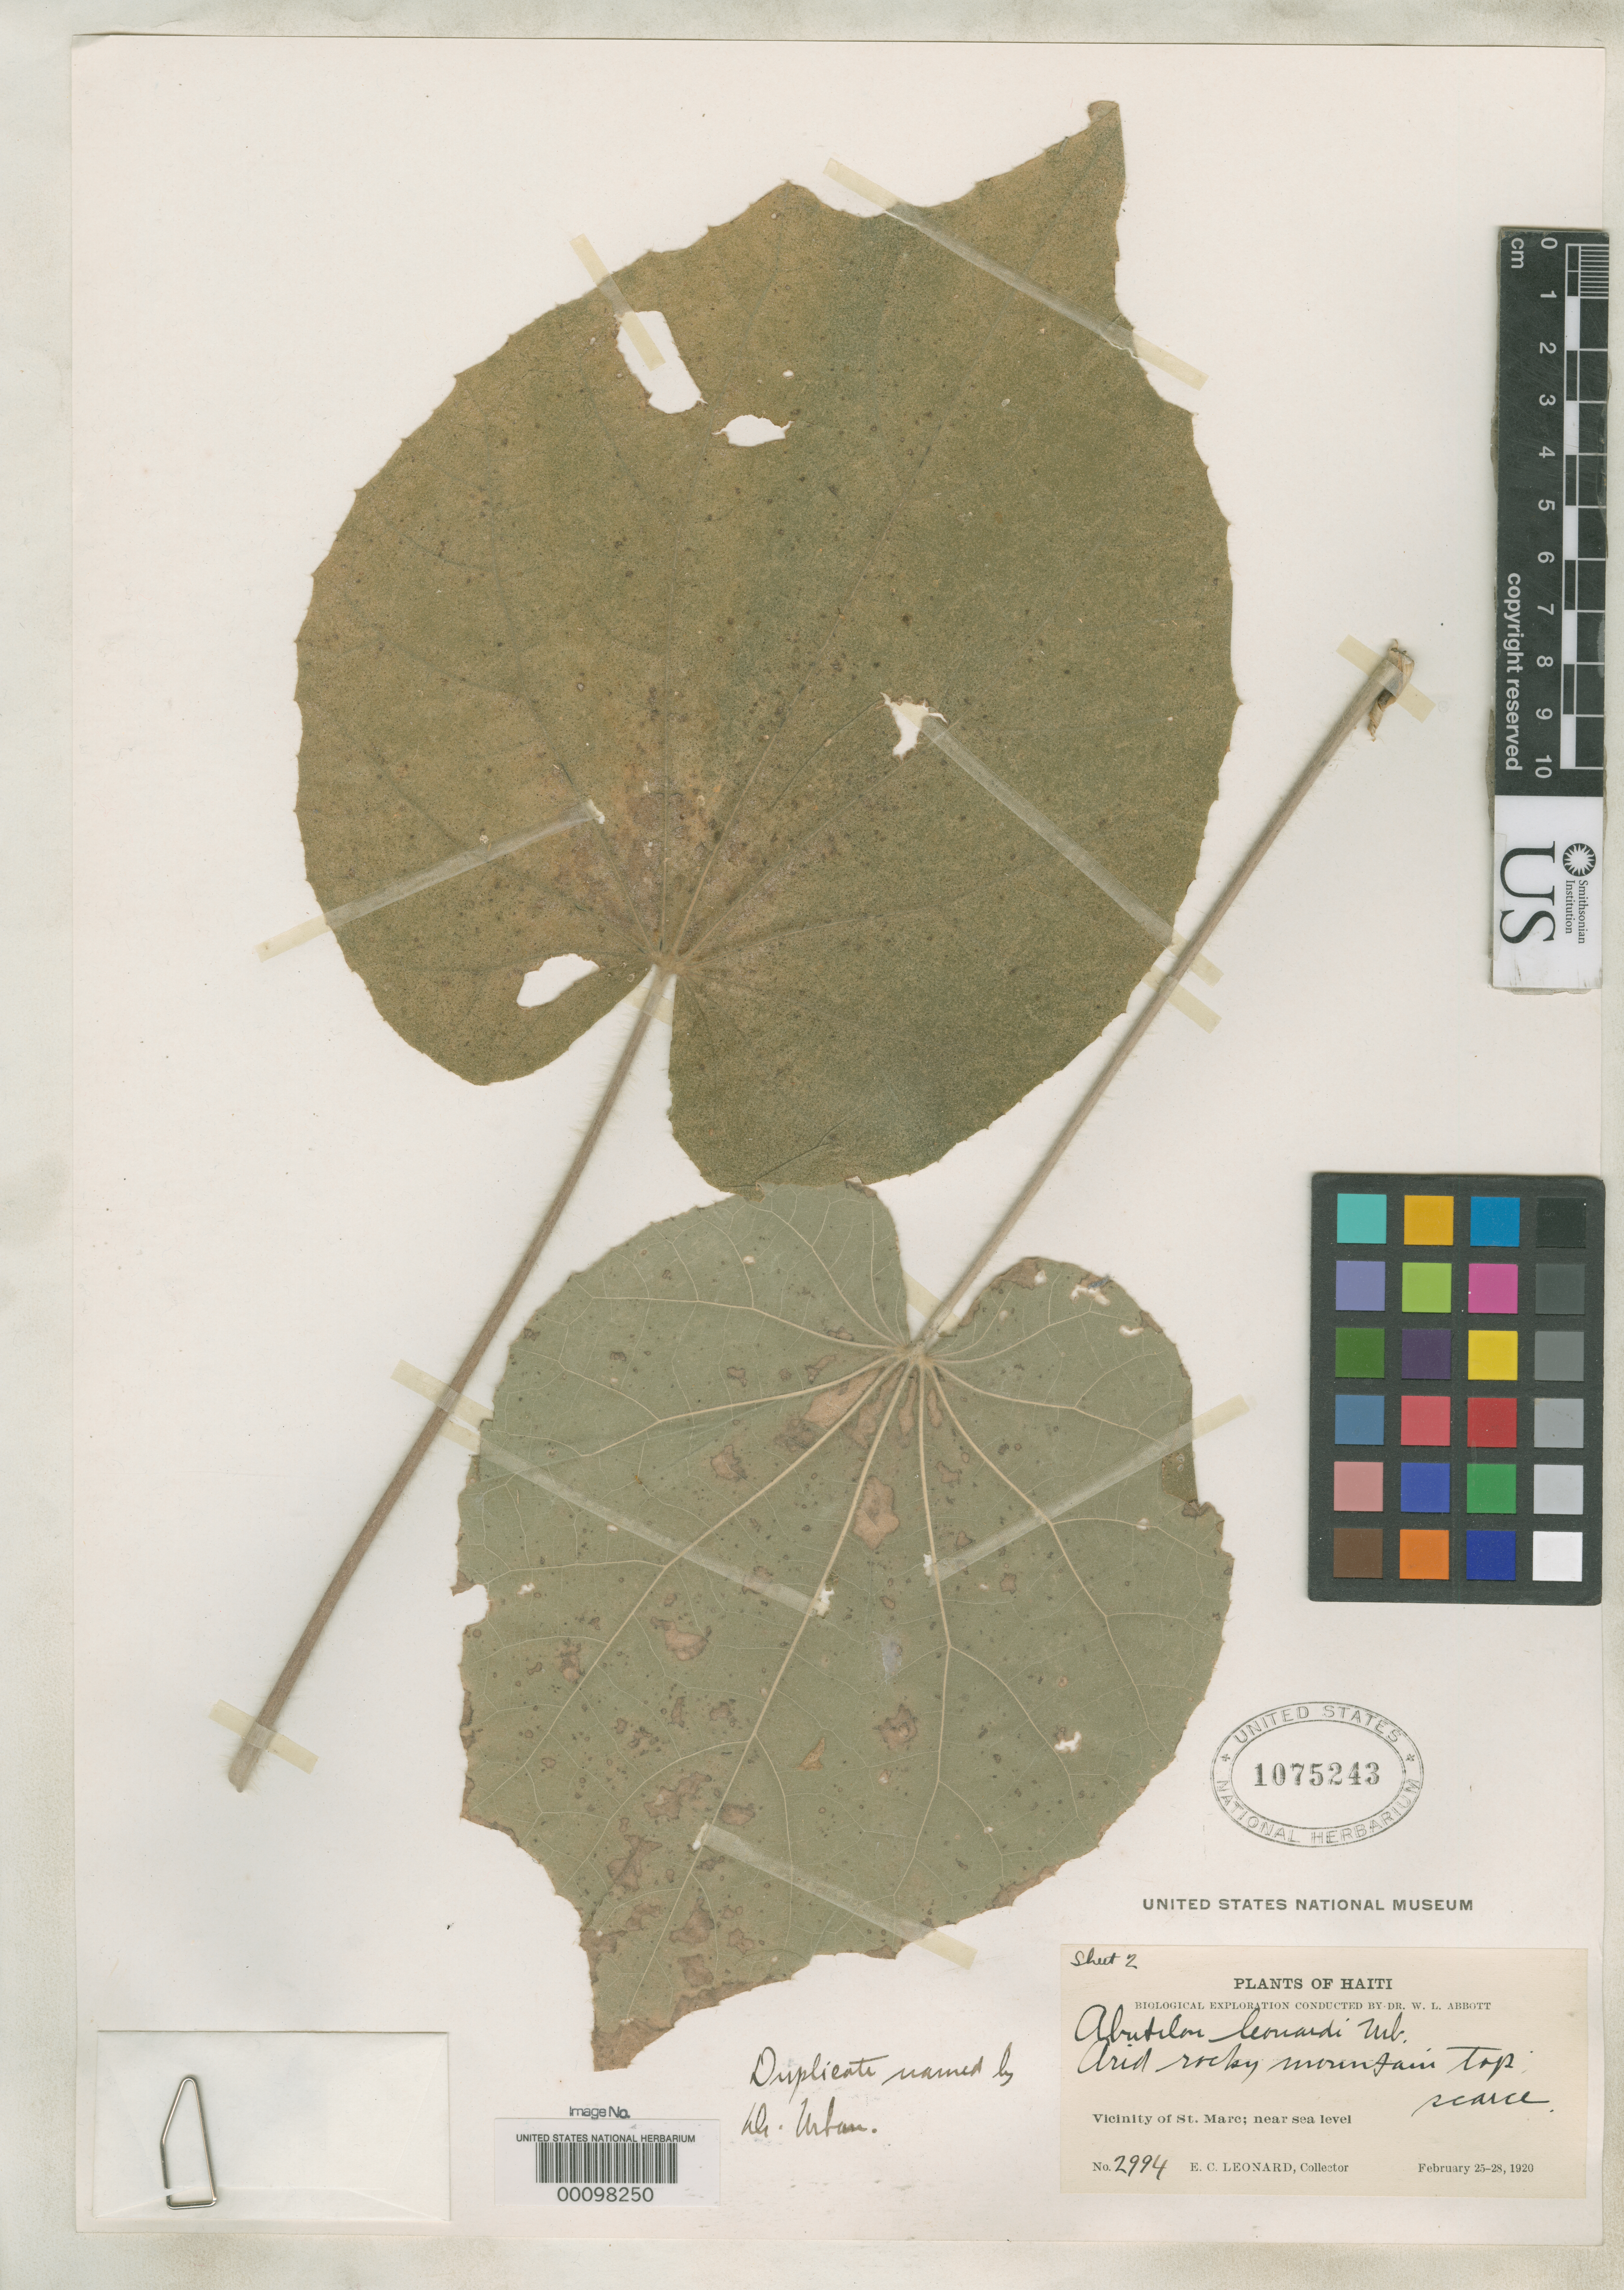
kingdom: Plantae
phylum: Tracheophyta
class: Magnoliopsida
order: Malvales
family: Malvaceae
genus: Abutilon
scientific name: Abutilon leonardii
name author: Urb.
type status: Isotype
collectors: E. C. Leonard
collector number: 2994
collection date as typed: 25 Feb 1920 to 28 Feb 1920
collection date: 1920-02-25/1920-02-28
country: Haiti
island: Hispaniola Island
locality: Vicinity of St. Marc.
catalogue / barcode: US 1075243